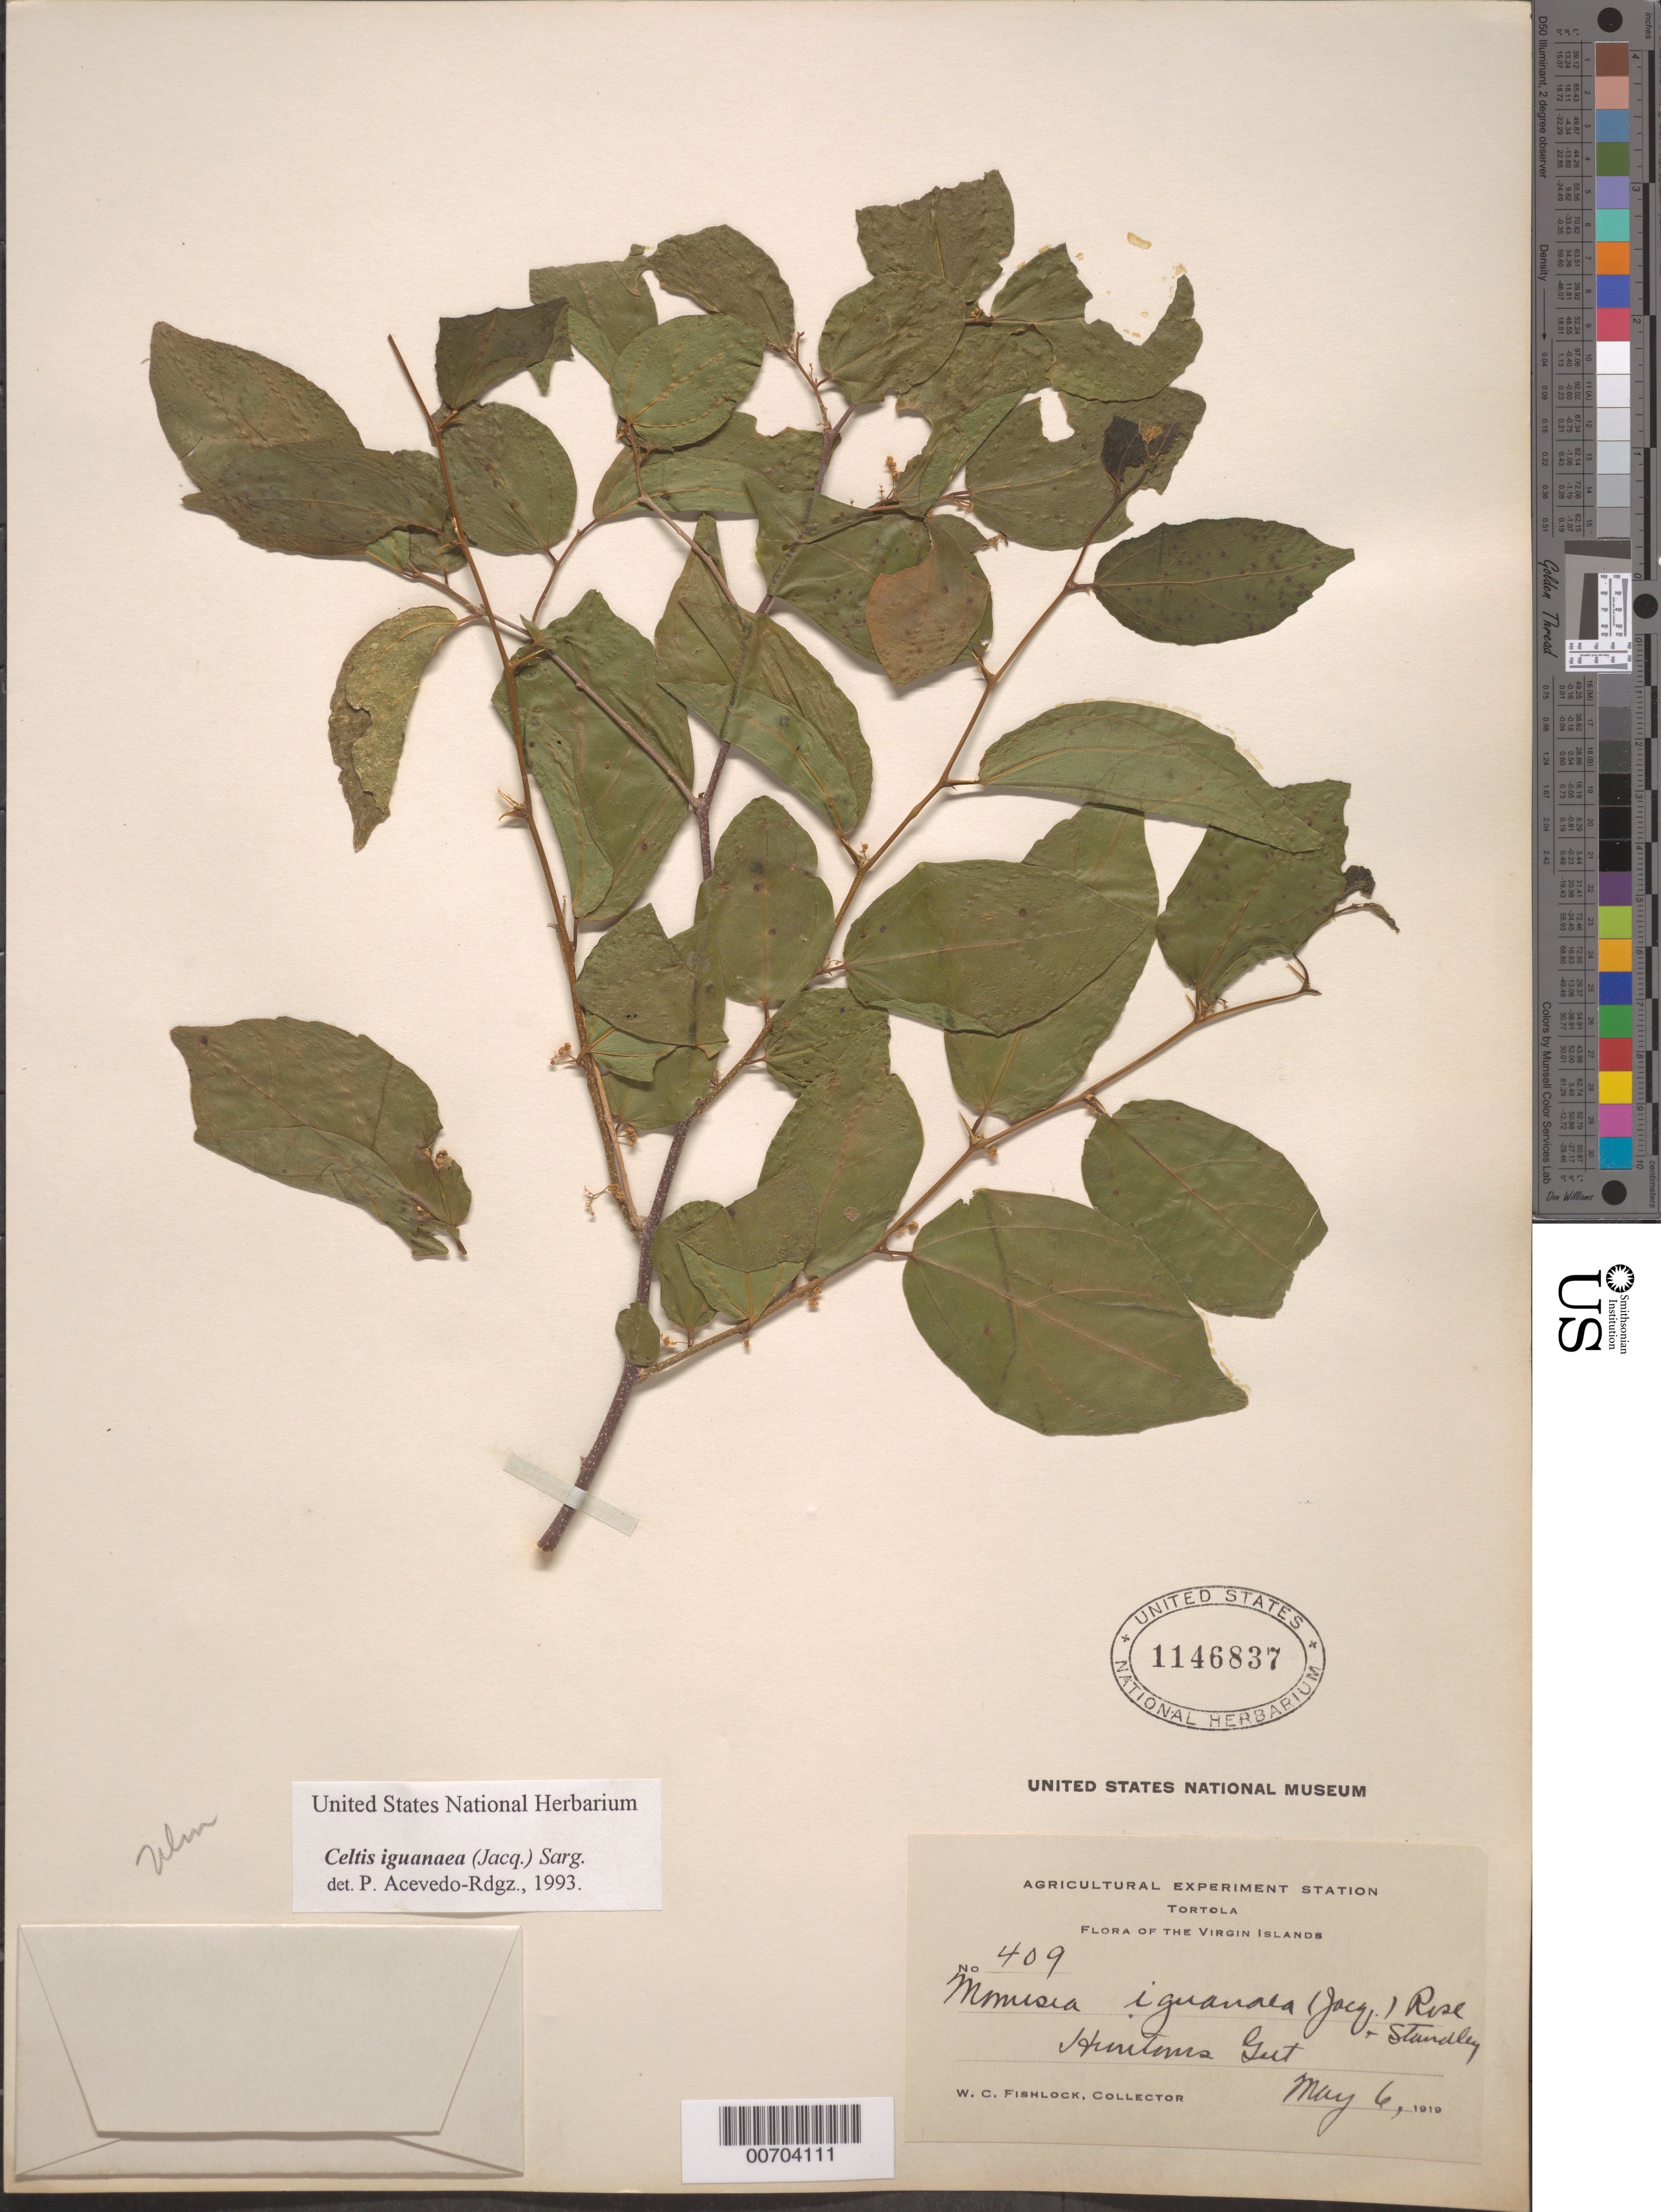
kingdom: Plantae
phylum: Tracheophyta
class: Magnoliopsida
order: Rosales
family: Cannabaceae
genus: Celtis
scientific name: Celtis iguanaea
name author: (Jacq.) Sarg.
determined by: Acevedo-Rodríguez, P., (BOT), Smithsonian Institution - National Museum of Natural History (UNITED STATES)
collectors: W. Fishlock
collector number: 409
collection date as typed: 06 May 1919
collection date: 1919-05-06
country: British Virgin Islands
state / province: Tortola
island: Tortola Island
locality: Huntoms Gut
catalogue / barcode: US 1146837